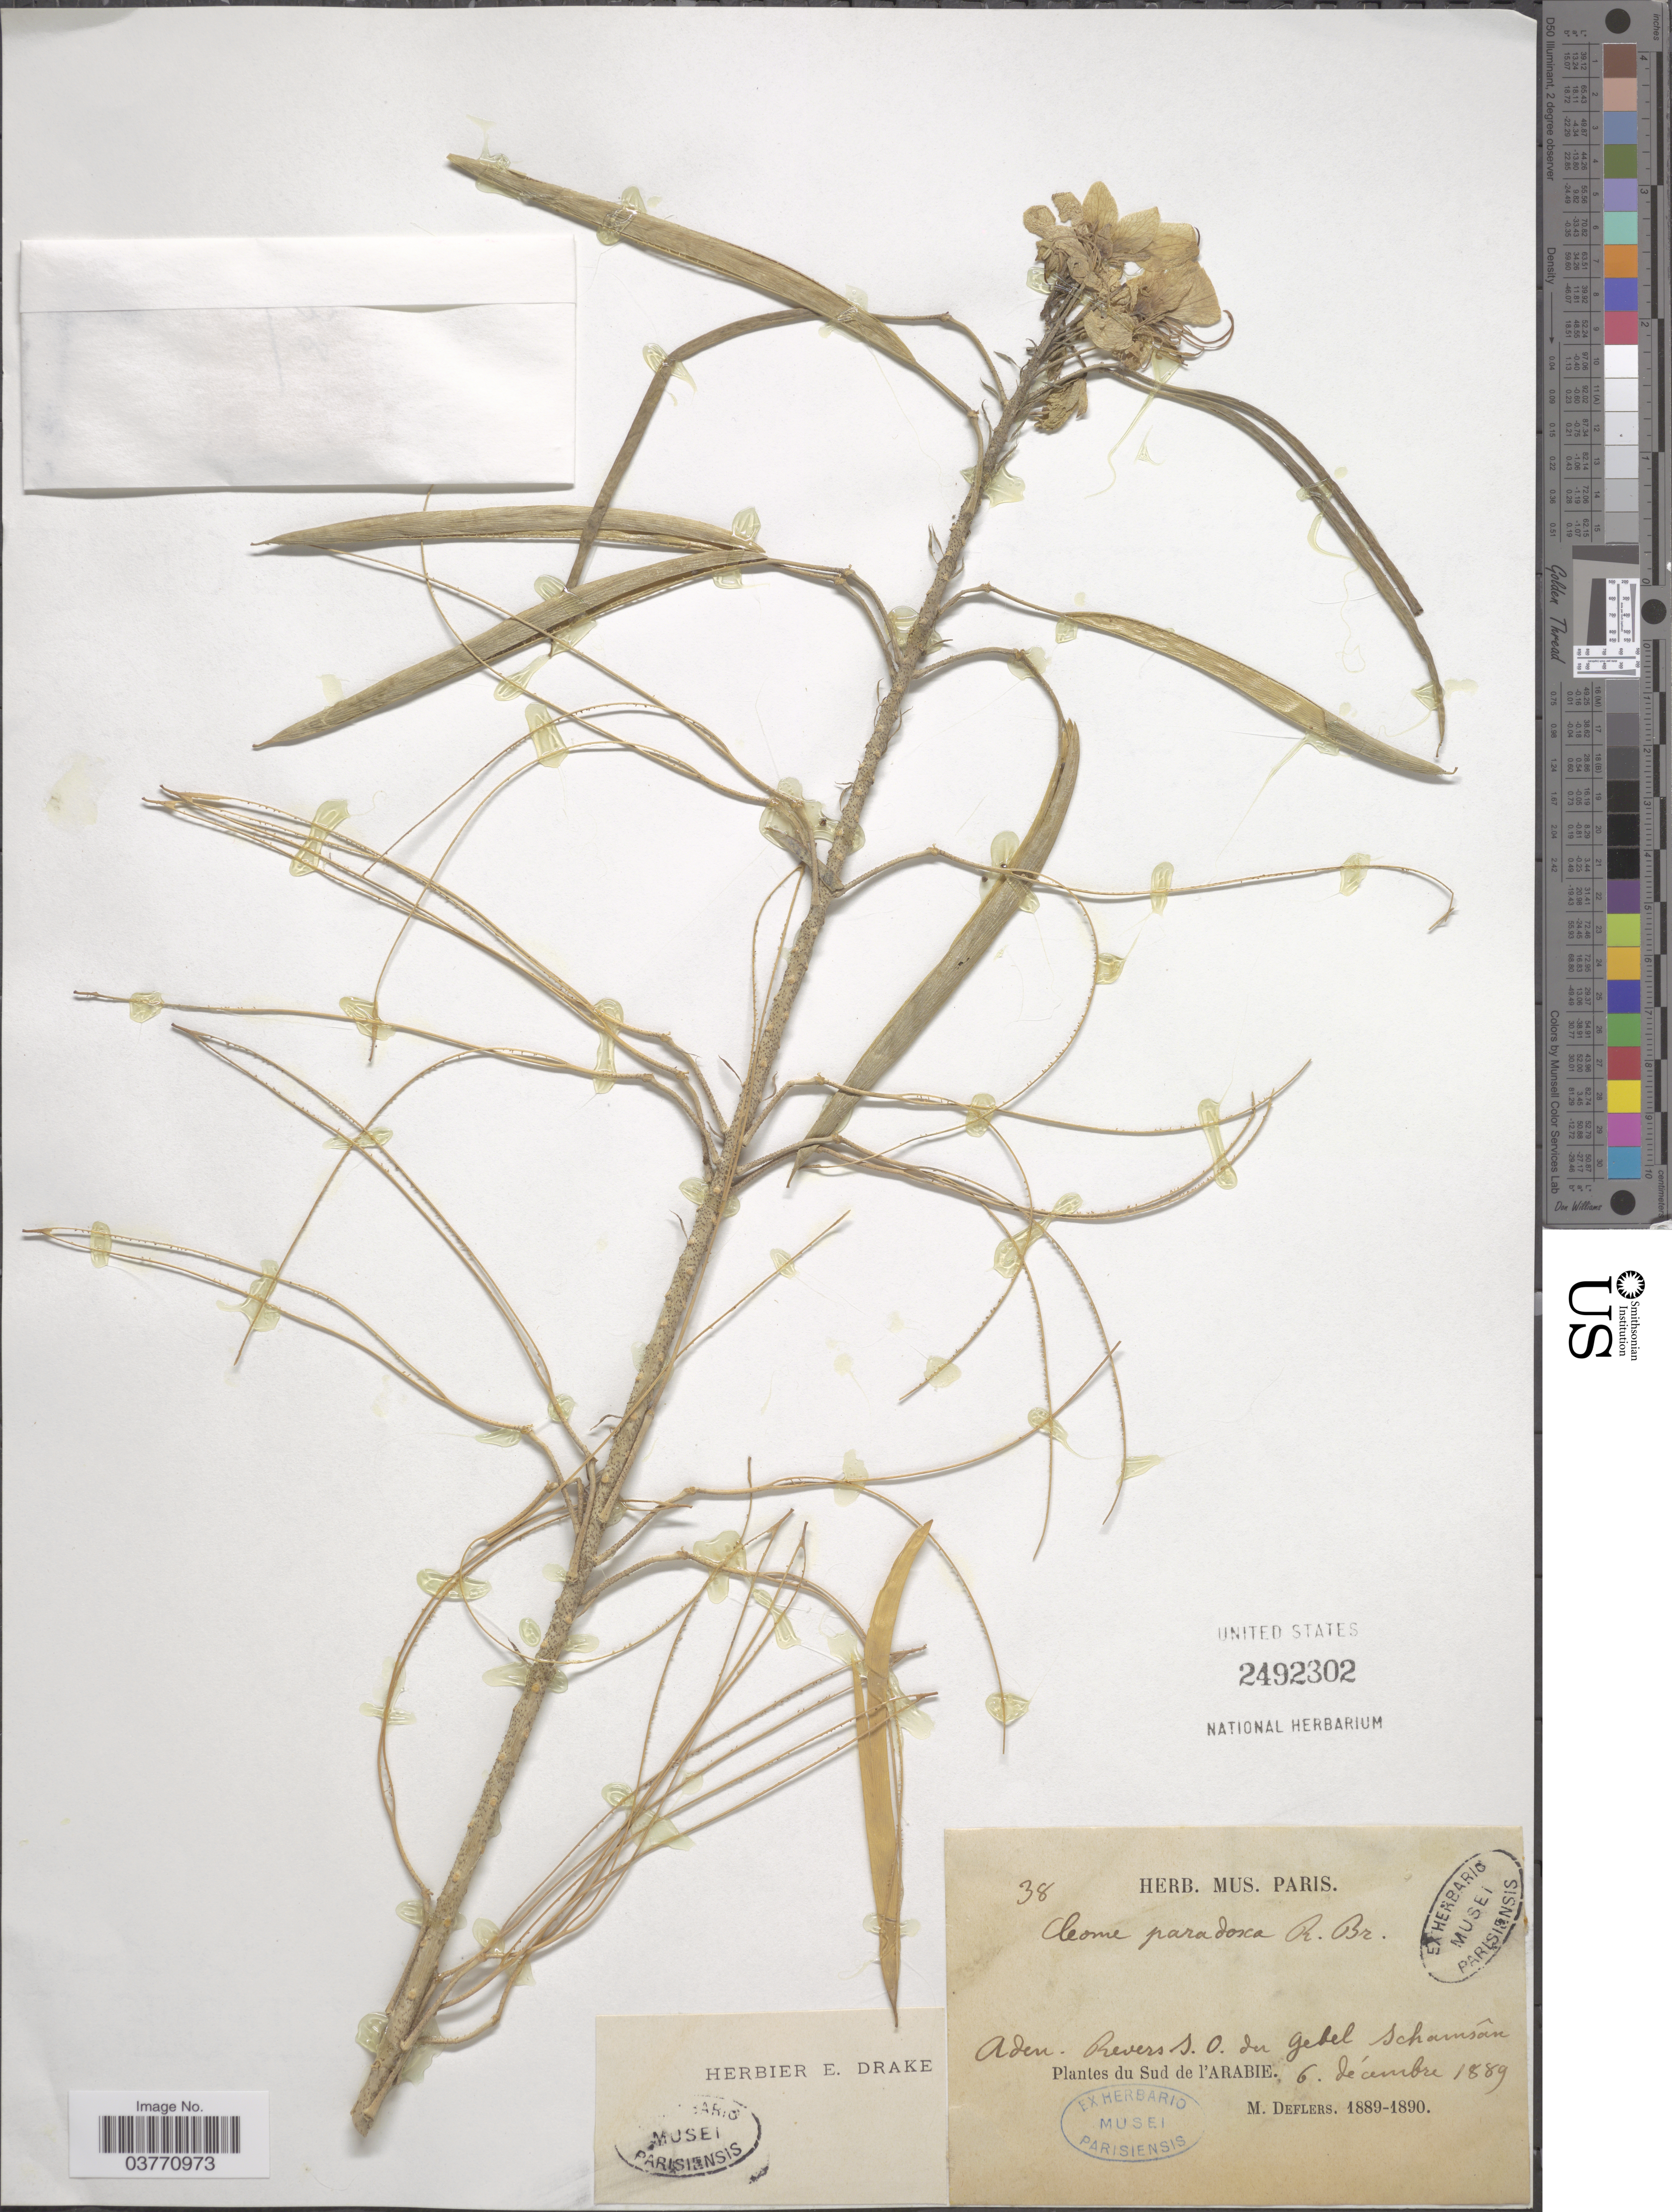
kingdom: Plantae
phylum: Tracheophyta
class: Magnoliopsida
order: Brassicales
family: Cleomaceae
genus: Coalisina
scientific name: Coalisina paradoxa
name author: (R. Br. ex DC.) Roalson & J.C. Hall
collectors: M. Deflers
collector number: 38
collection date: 1889-12-06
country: Yemen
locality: Aden. Revers S.O. du Gebel Schamsân. Sud de l'Arabie.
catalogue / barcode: US 2492302